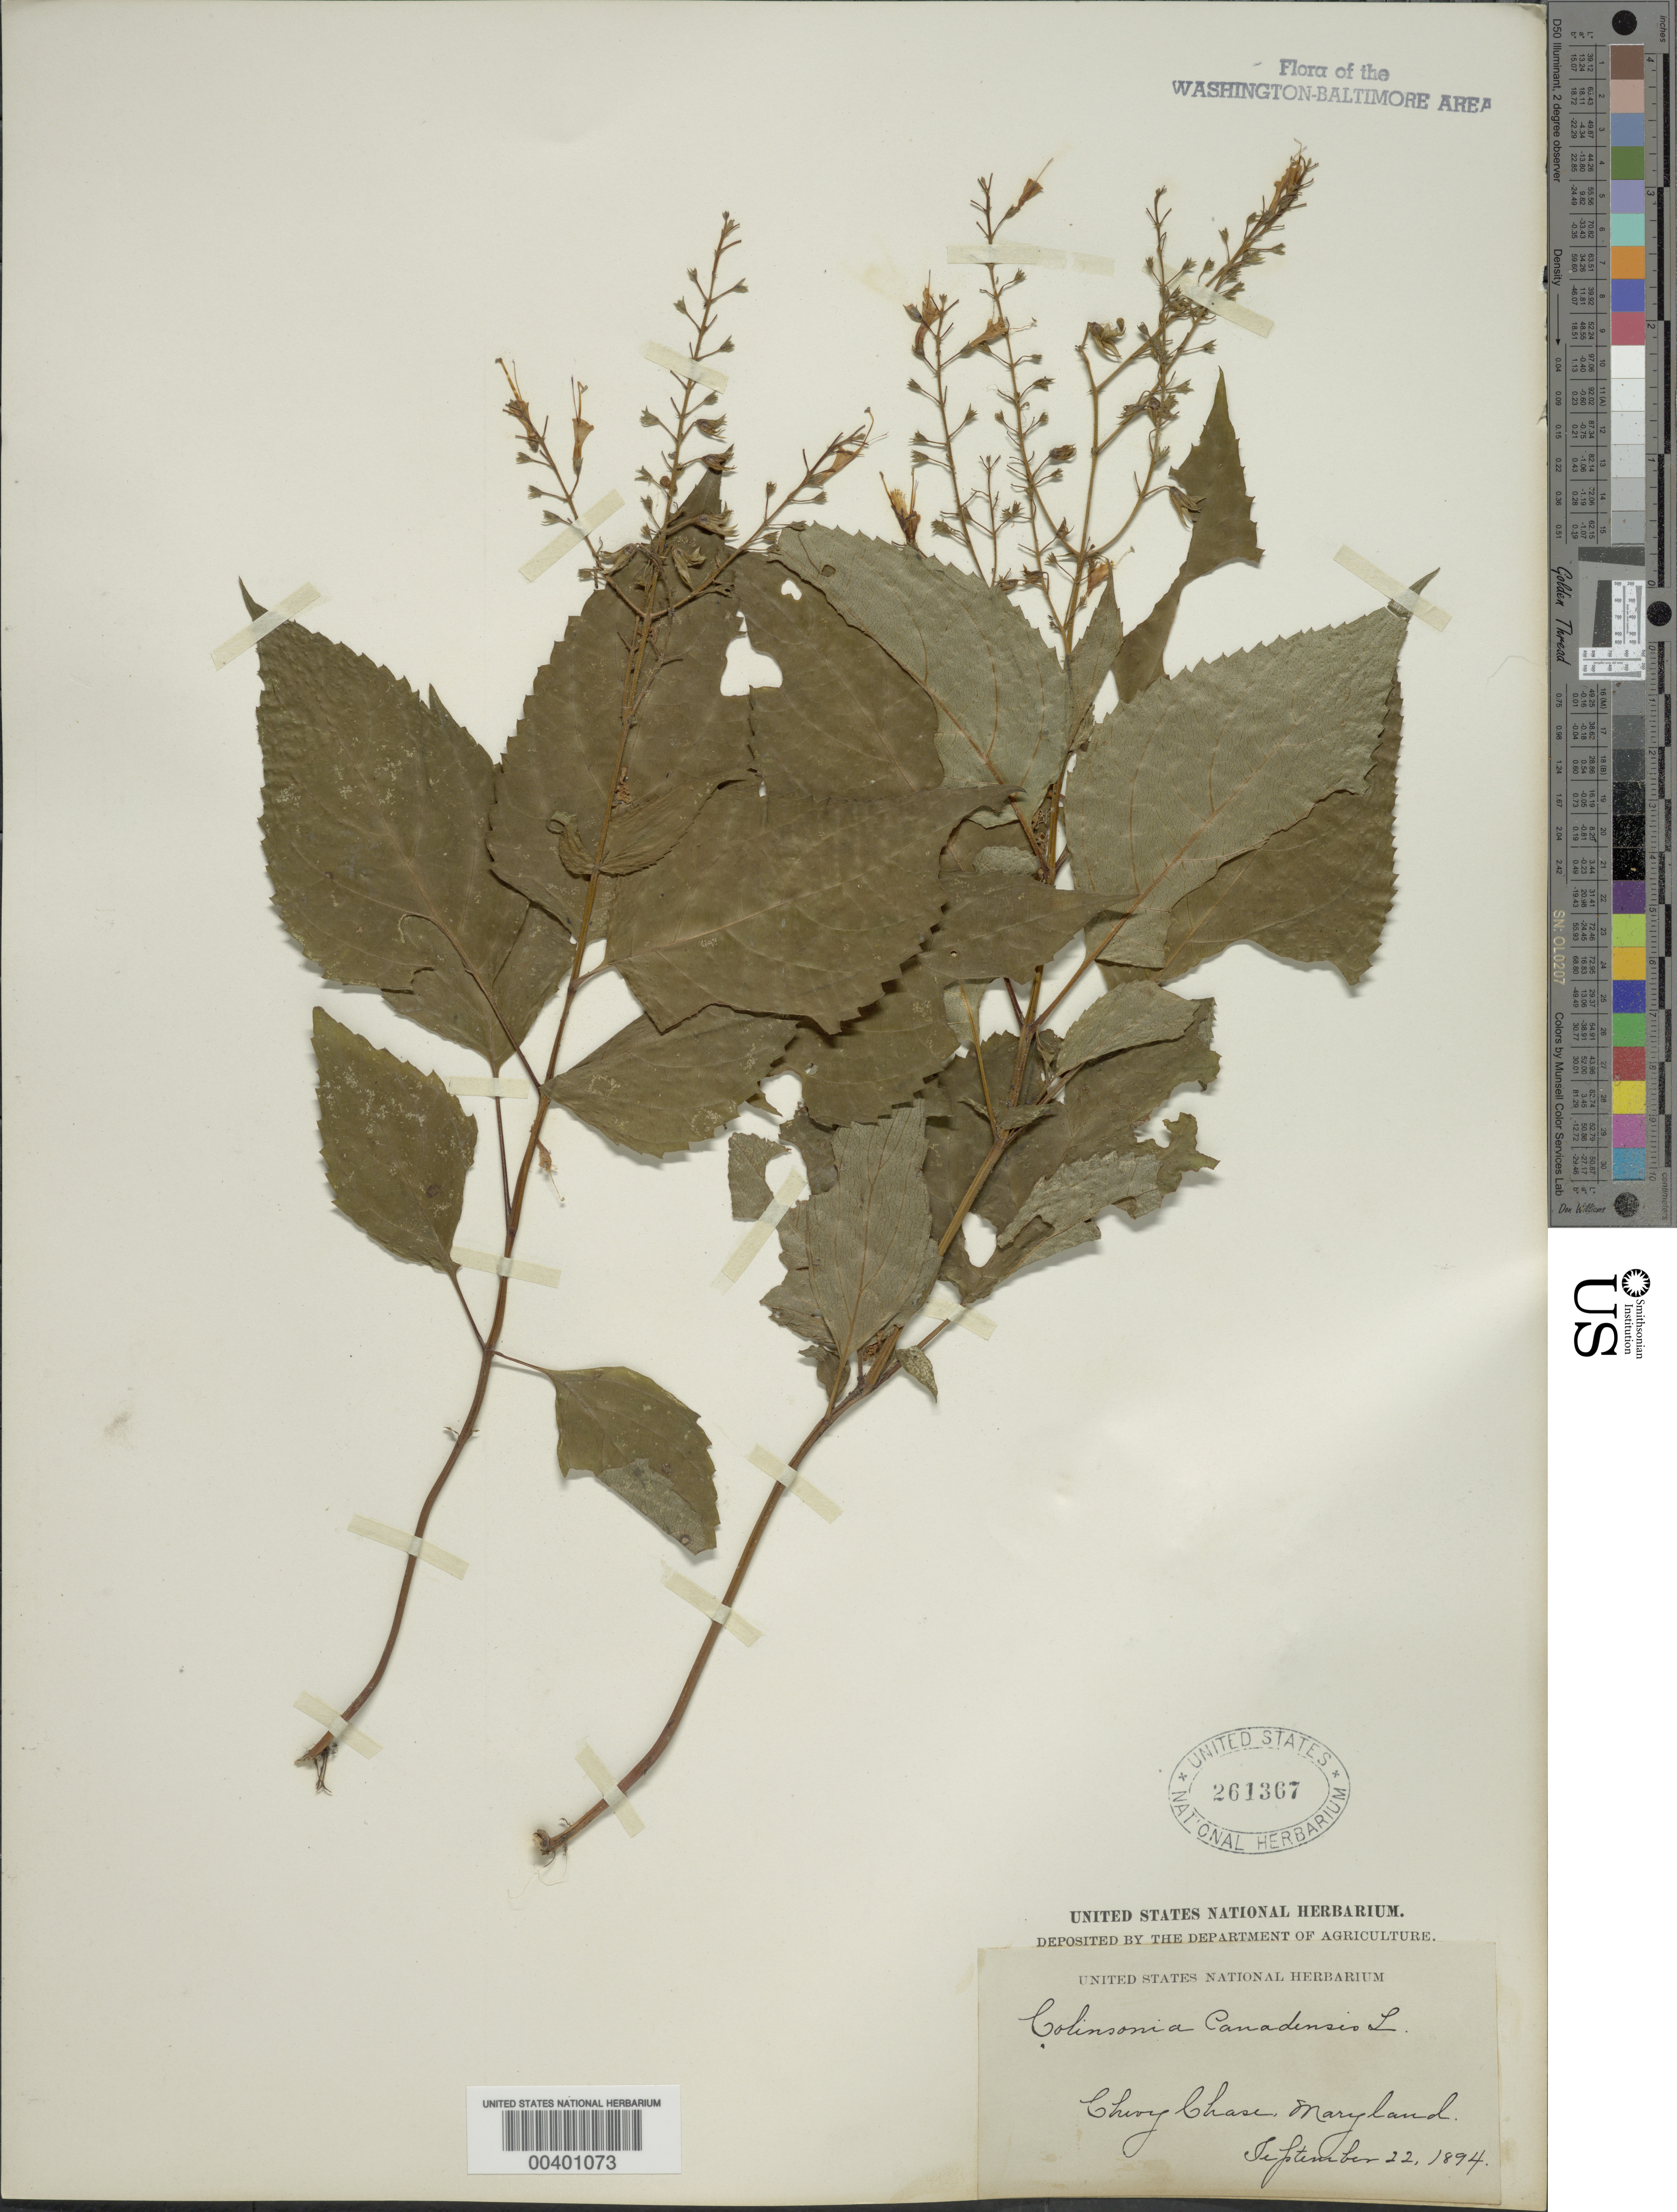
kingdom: Plantae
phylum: Tracheophyta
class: Magnoliopsida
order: Lamiales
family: Lamiaceae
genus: Collinsonia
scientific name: Collinsonia canadensis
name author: L.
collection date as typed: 22 Sep 1894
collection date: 1894-09-22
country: United States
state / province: Maryland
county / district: Montgomery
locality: Chevy Chase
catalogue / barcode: US 261367